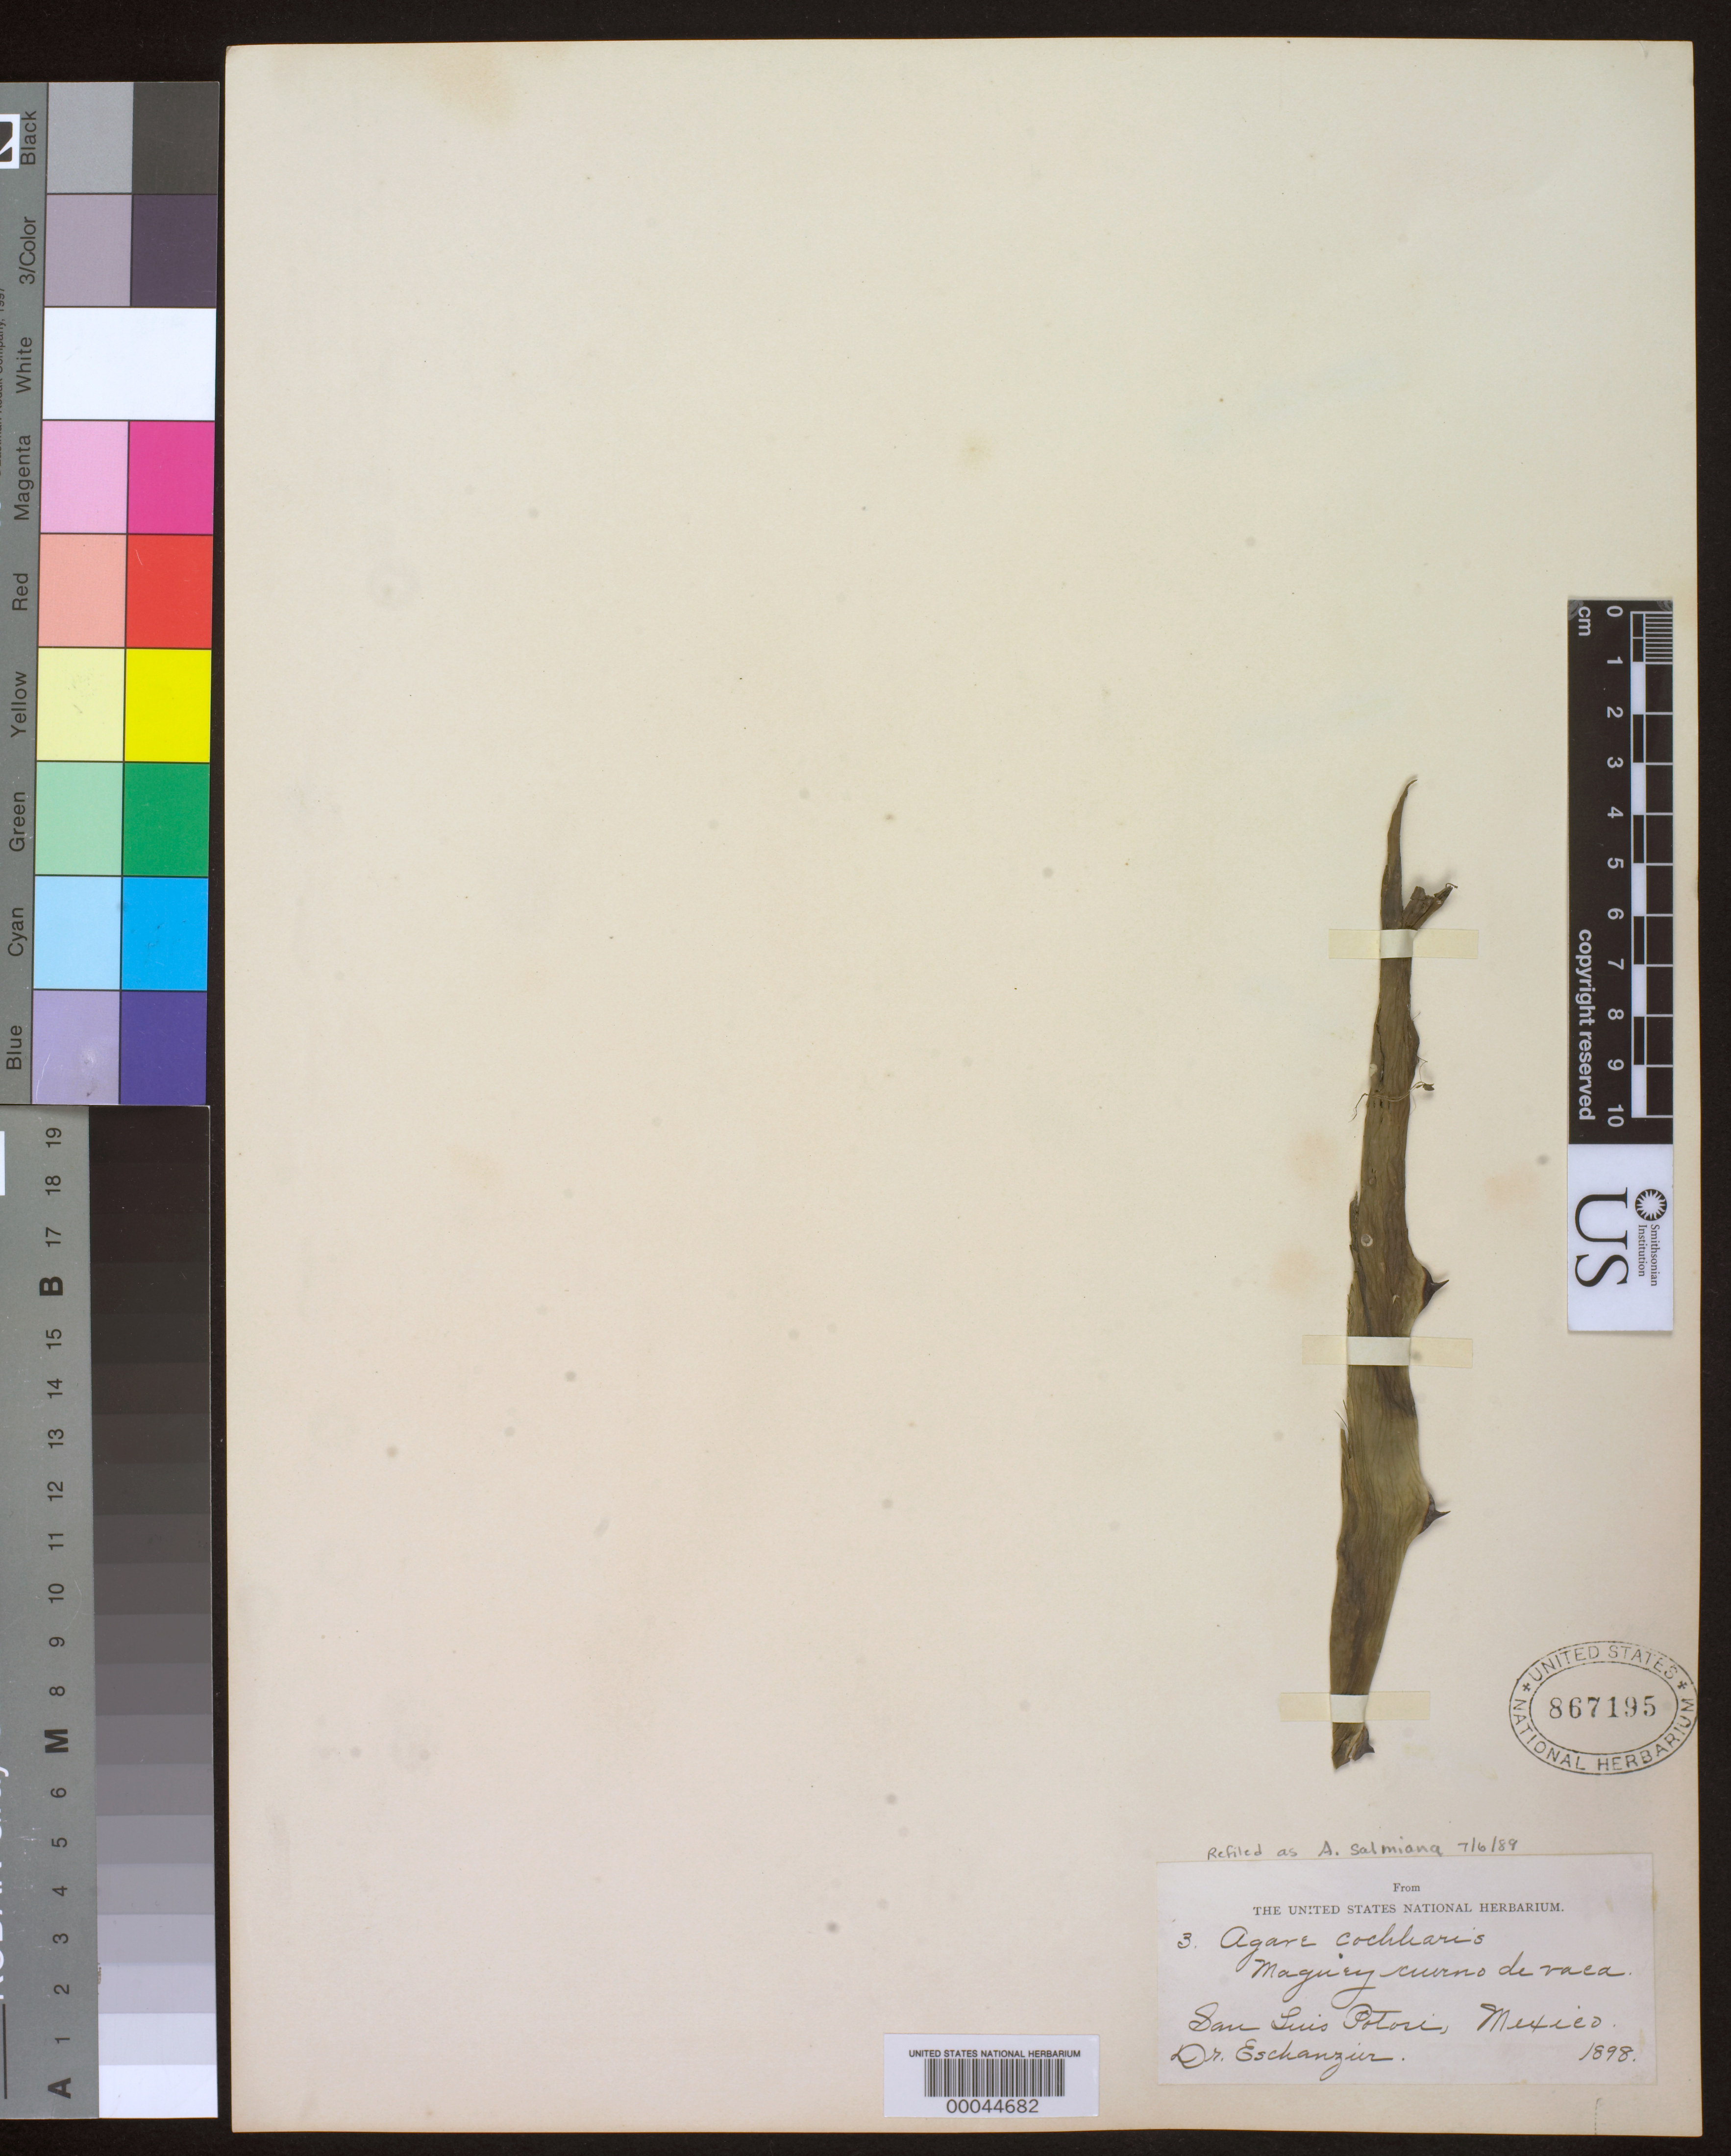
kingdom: Plantae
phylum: Tracheophyta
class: Liliopsida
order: Asparagales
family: Asparagaceae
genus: Agave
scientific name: Agave salmiana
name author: Otto ex Salm-Dyck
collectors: -. Eschanzier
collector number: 3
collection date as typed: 1898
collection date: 1898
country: Mexico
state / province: San Luis Potosí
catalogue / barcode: US 867195